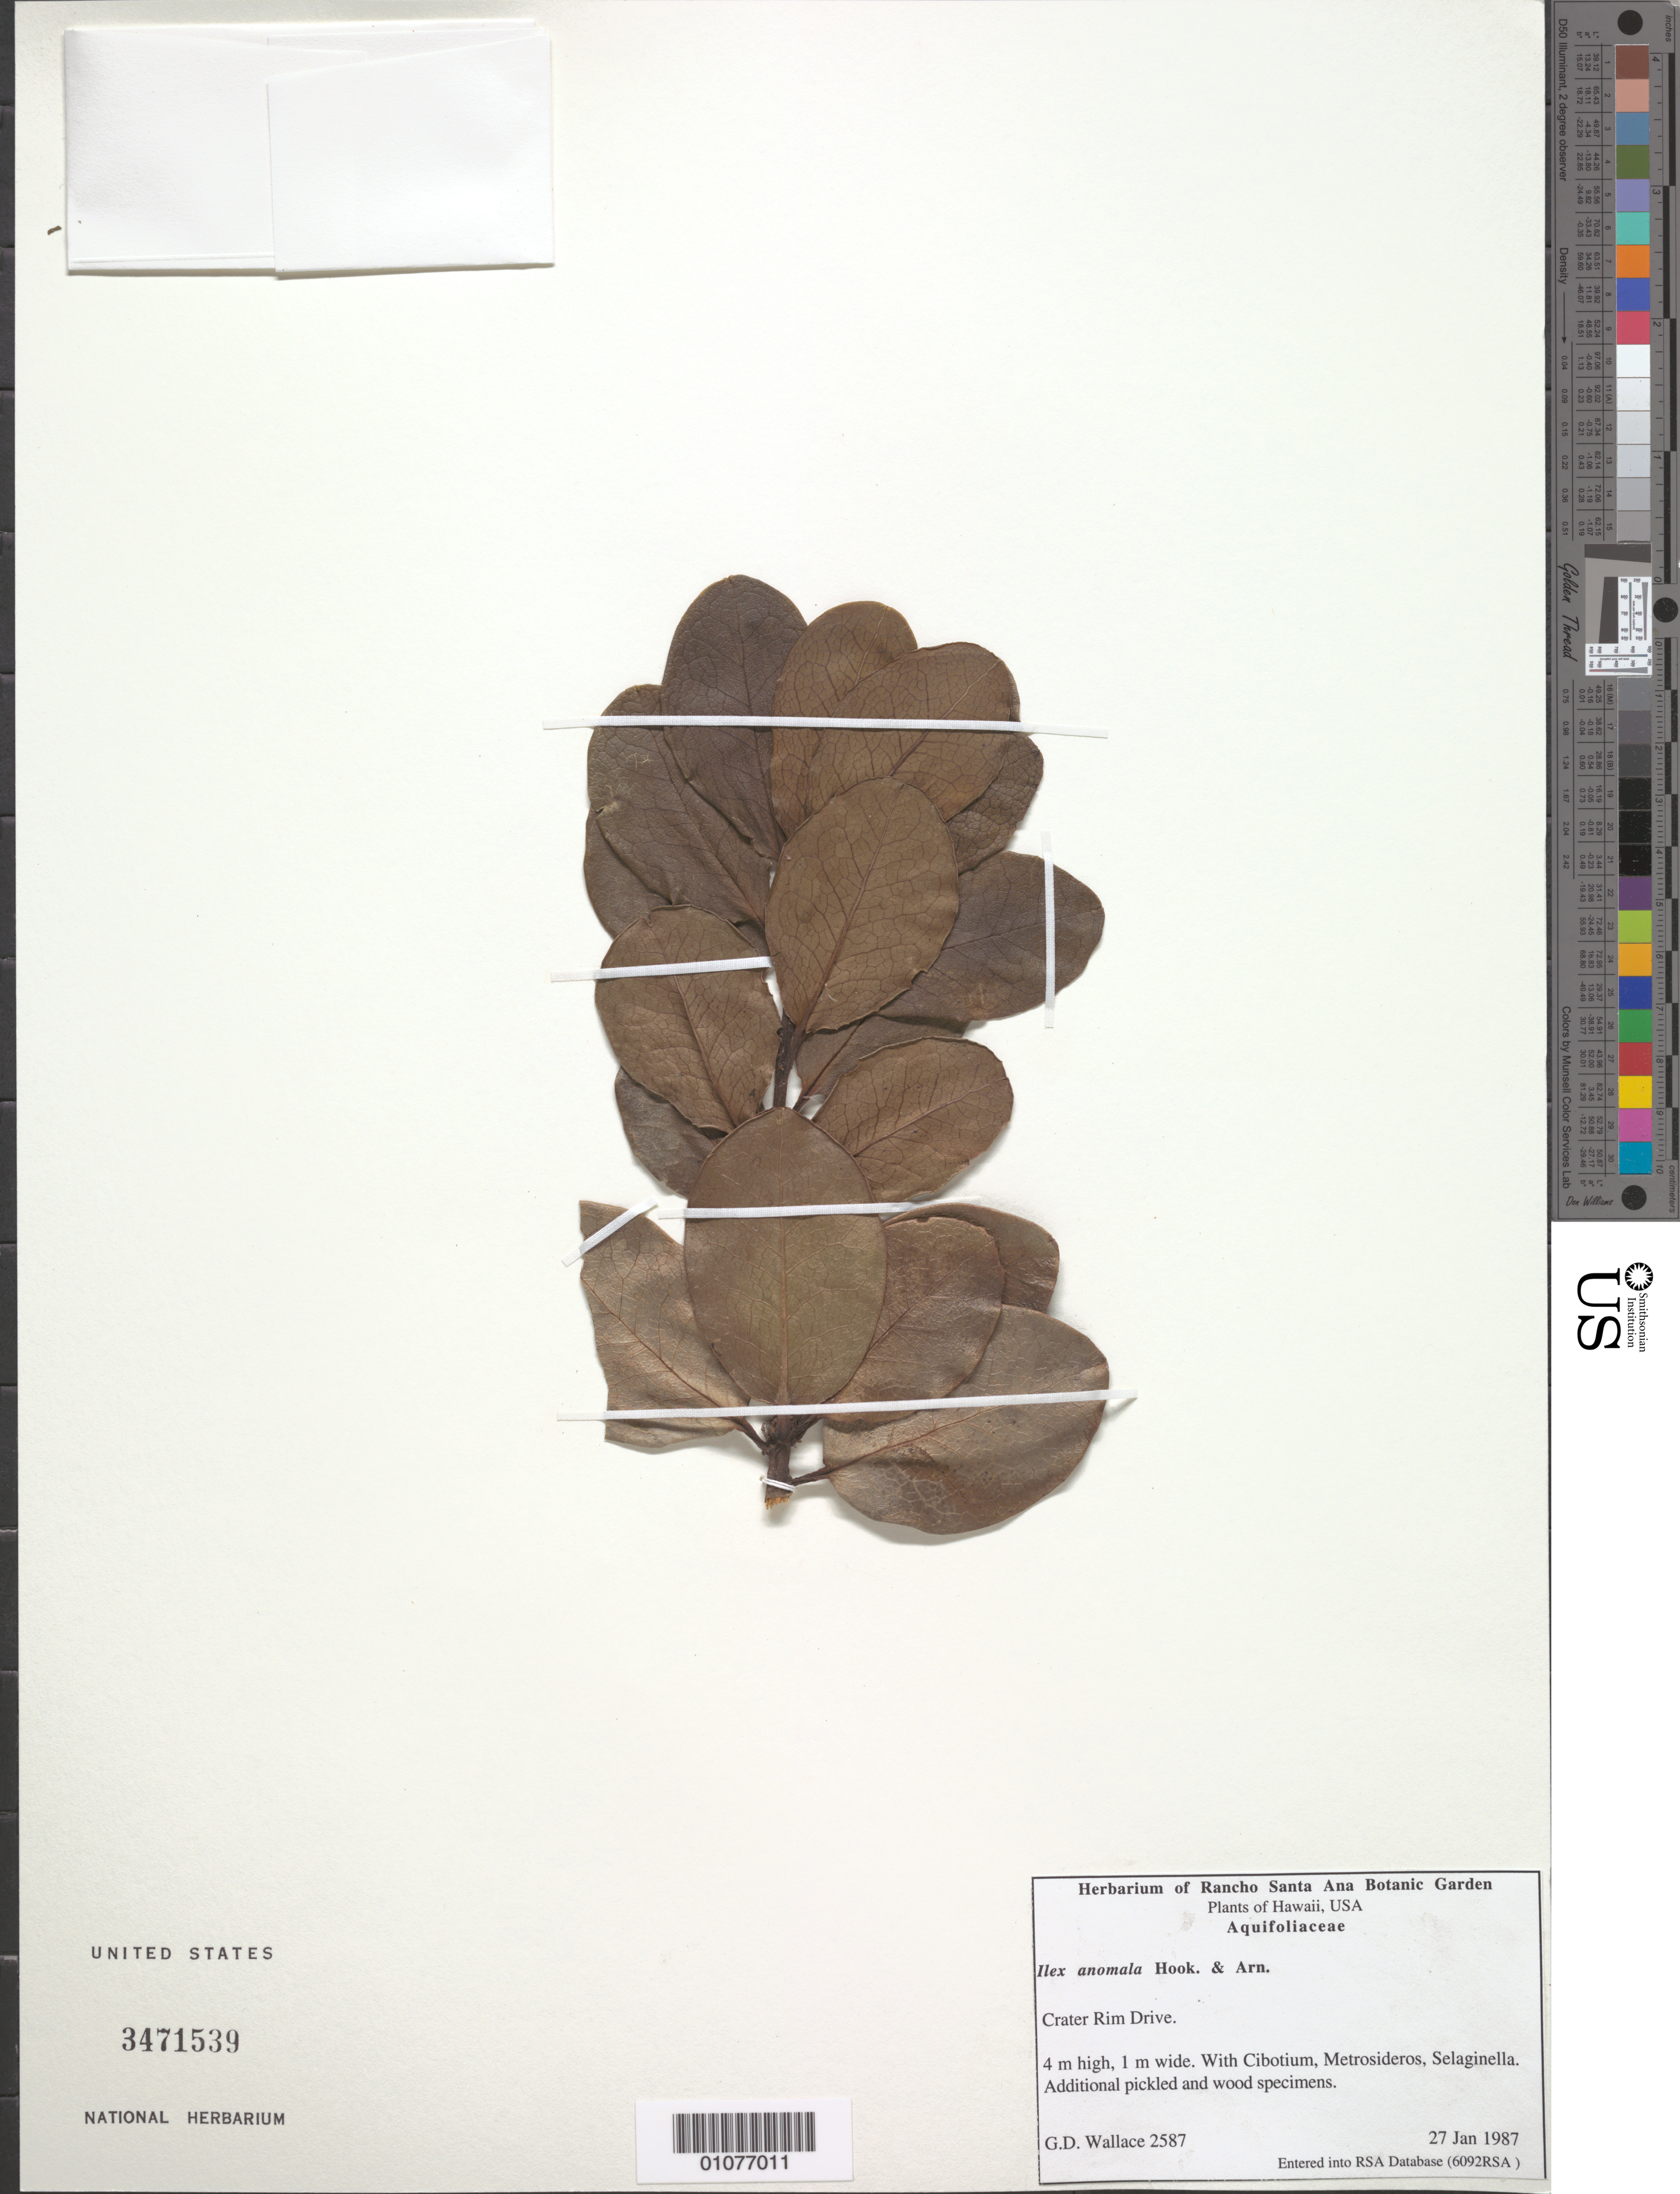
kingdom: Plantae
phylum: Tracheophyta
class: Magnoliopsida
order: Aquifoliales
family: Aquifoliaceae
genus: Ilex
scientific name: Ilex anomala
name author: Hook. & Arn.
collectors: G. D. Wallace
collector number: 2587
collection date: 1987-01-27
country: United States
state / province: Hawaii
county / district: Hawaii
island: Hawaii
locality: Crater Rim Drive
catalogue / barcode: US 3471539